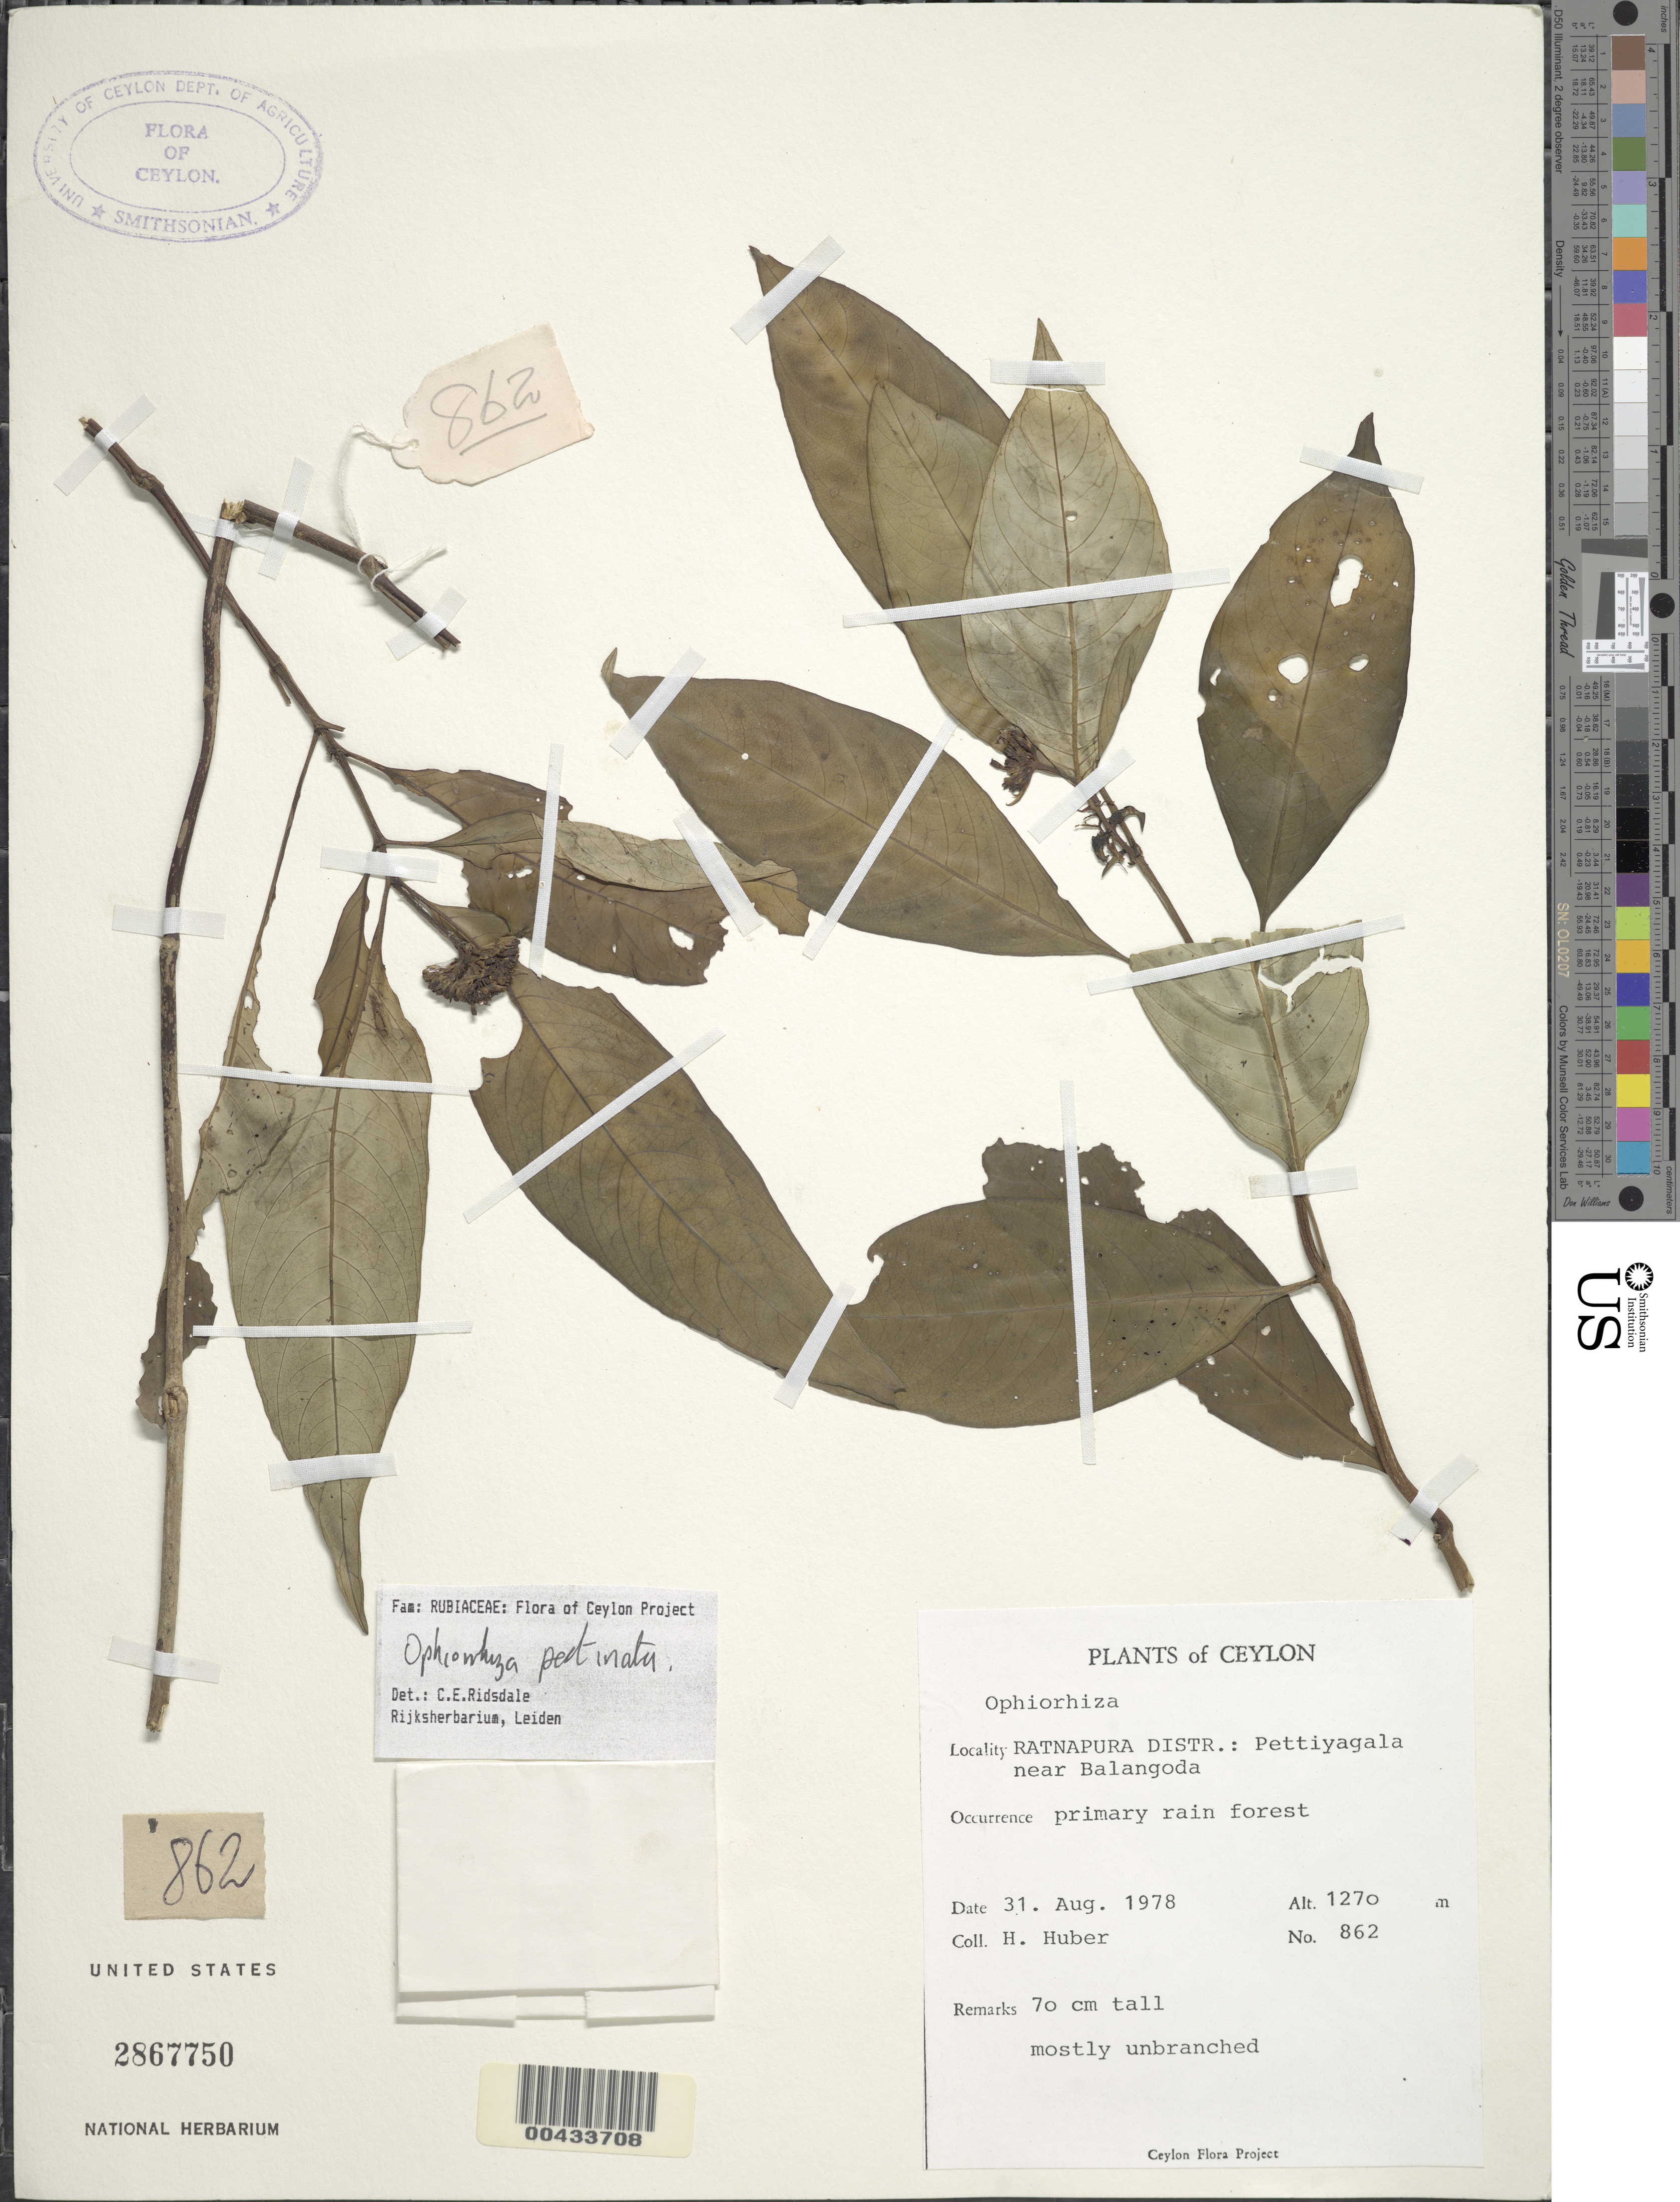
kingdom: Plantae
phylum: Tracheophyta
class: Magnoliopsida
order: Gentianales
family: Rubiaceae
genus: Ophiorrhiza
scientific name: Ophiorrhiza pectinata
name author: Arn.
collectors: H. Huber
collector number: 862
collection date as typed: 31 Aug 1978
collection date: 1978-08-31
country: Sri Lanka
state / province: Sabaragamuwa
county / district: Ratnapura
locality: Pettiyagala near Balangoda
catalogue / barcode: US 2867750